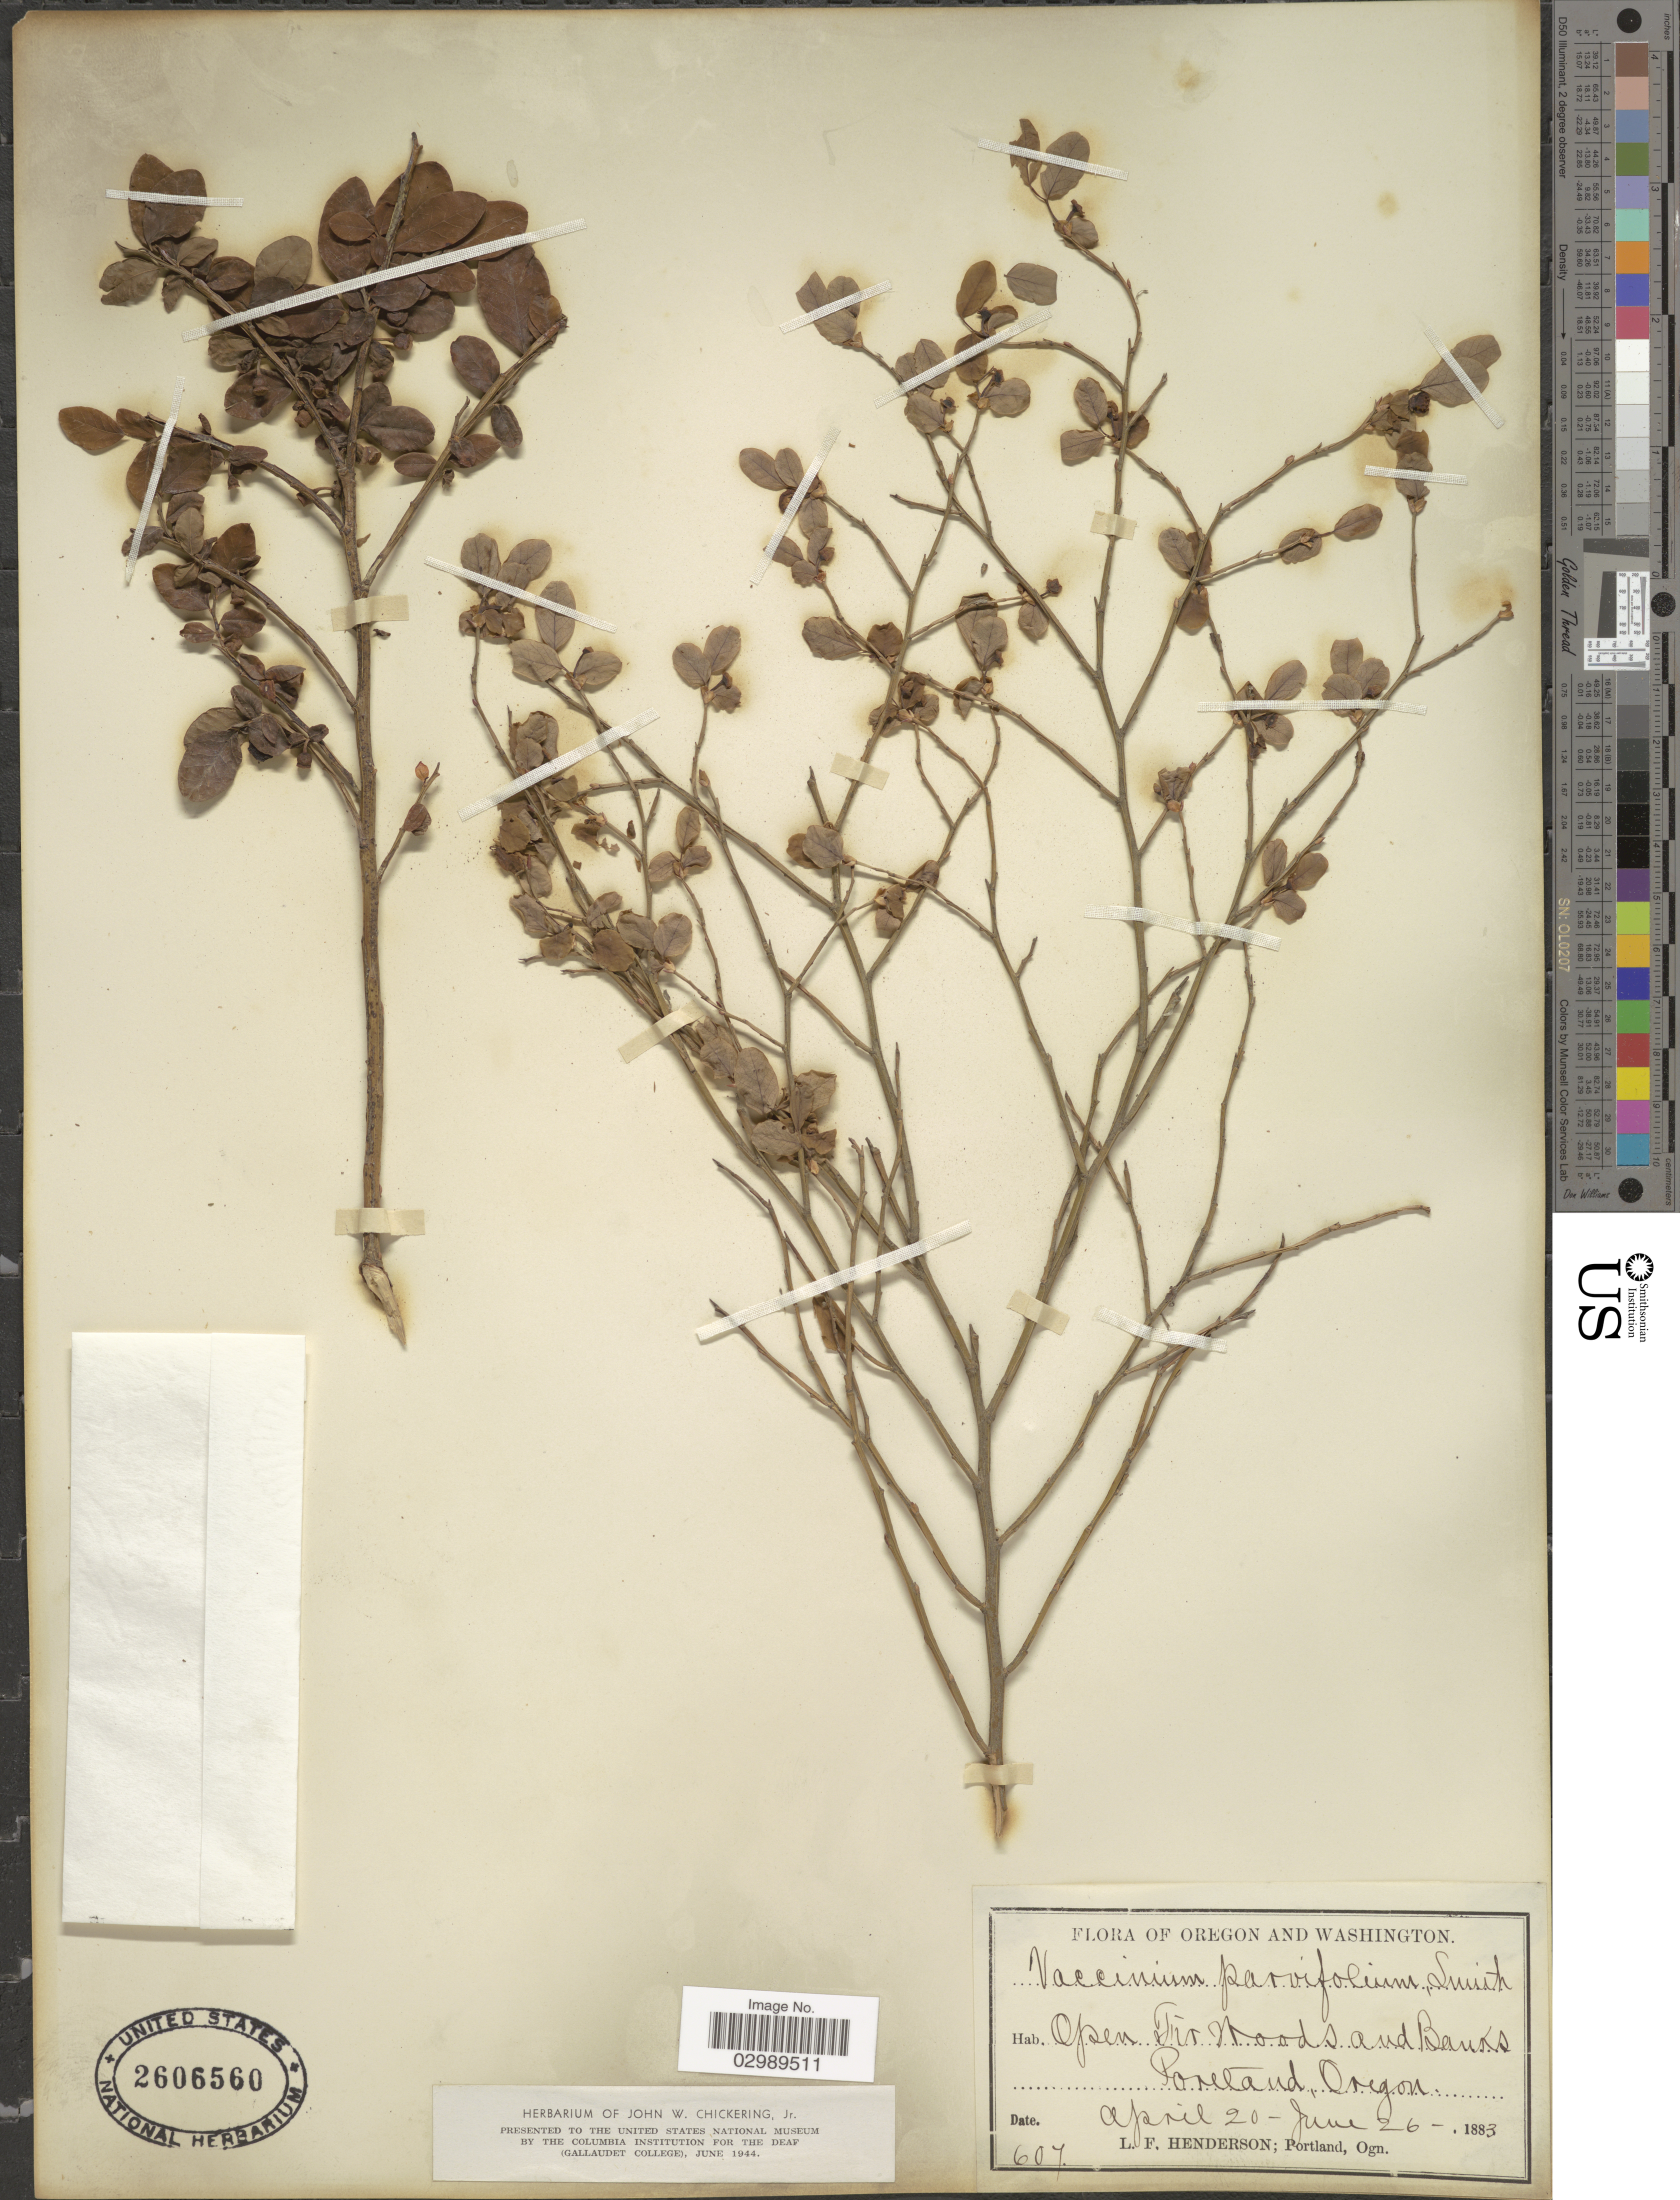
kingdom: Plantae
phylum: Tracheophyta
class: Magnoliopsida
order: Ericales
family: Ericaceae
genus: Vaccinium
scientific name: Vaccinium parvifolium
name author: Small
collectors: L. Henderson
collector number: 607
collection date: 1883-04-20/1883-06-26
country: United States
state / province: Oregon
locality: Portland.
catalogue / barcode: US 2606560